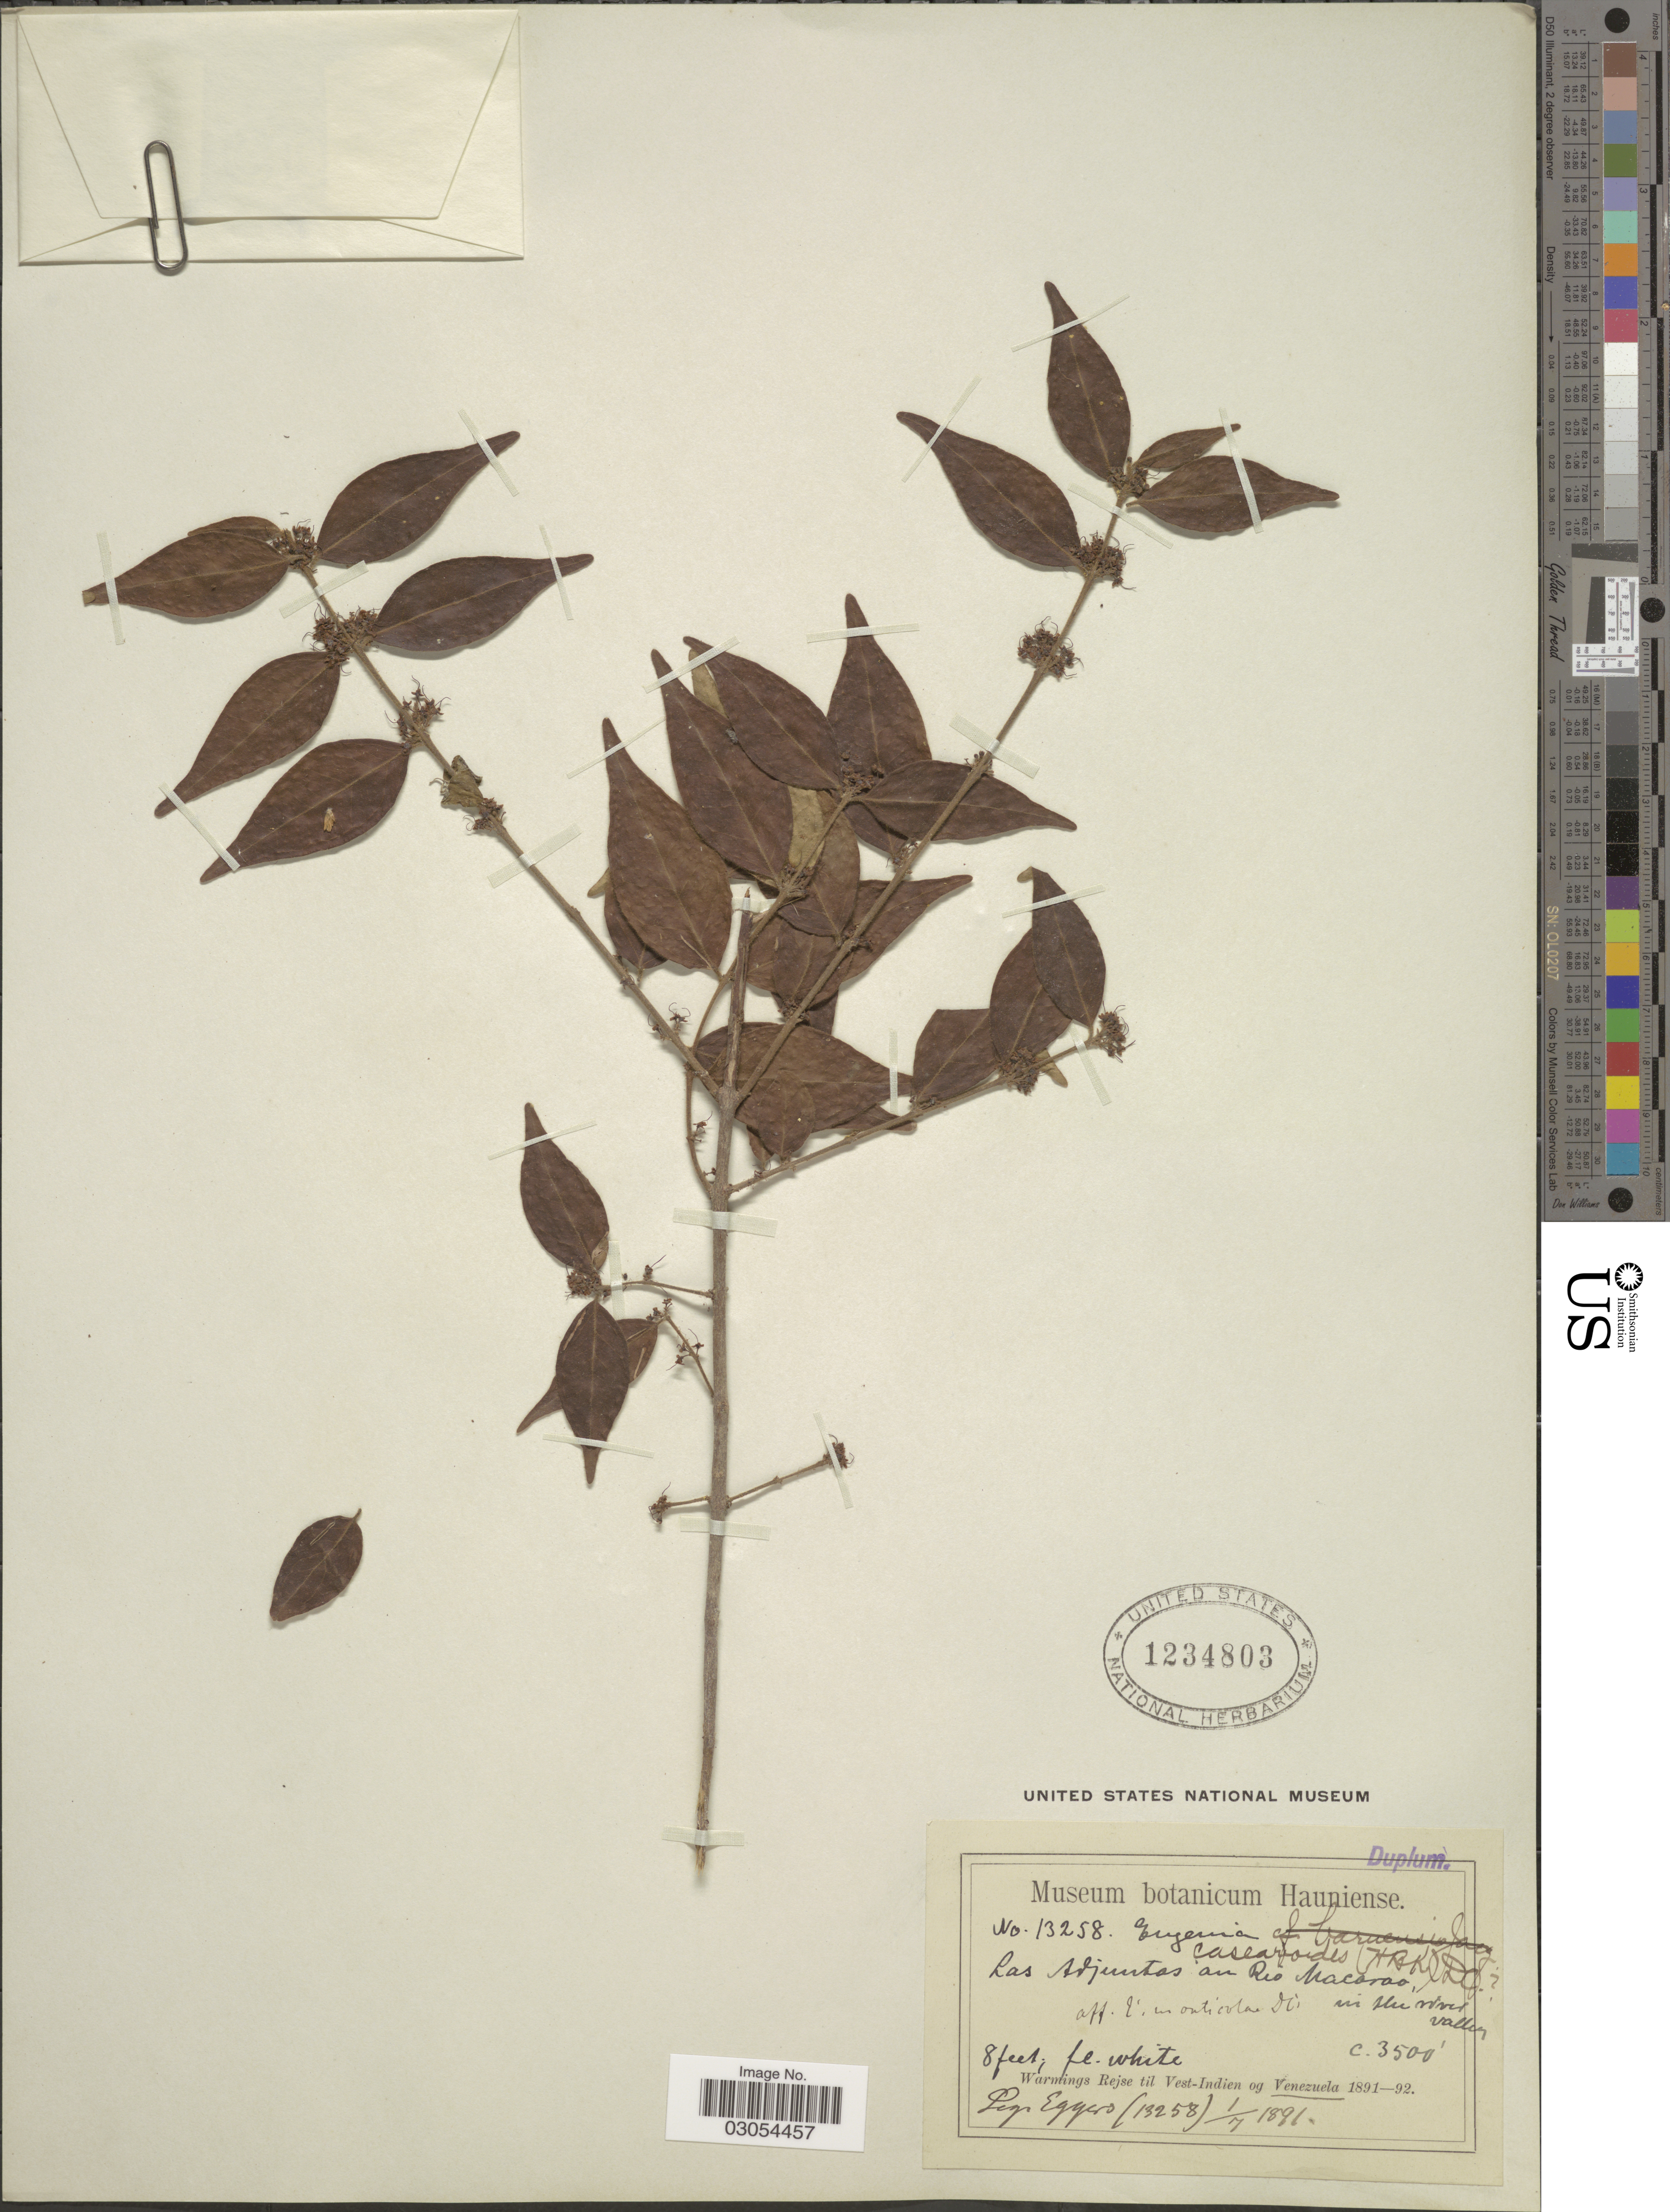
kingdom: Plantae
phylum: Tracheophyta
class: Magnoliopsida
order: Myrtales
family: Myrtaceae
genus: Eugenia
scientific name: Eugenia casearioides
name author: (Kunth) DC.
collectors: -. Eggers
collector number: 13258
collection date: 1891-07-01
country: Venezuela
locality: Las Adjuntas au Rio Macarao, in the river valley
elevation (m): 1067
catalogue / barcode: US 1234803